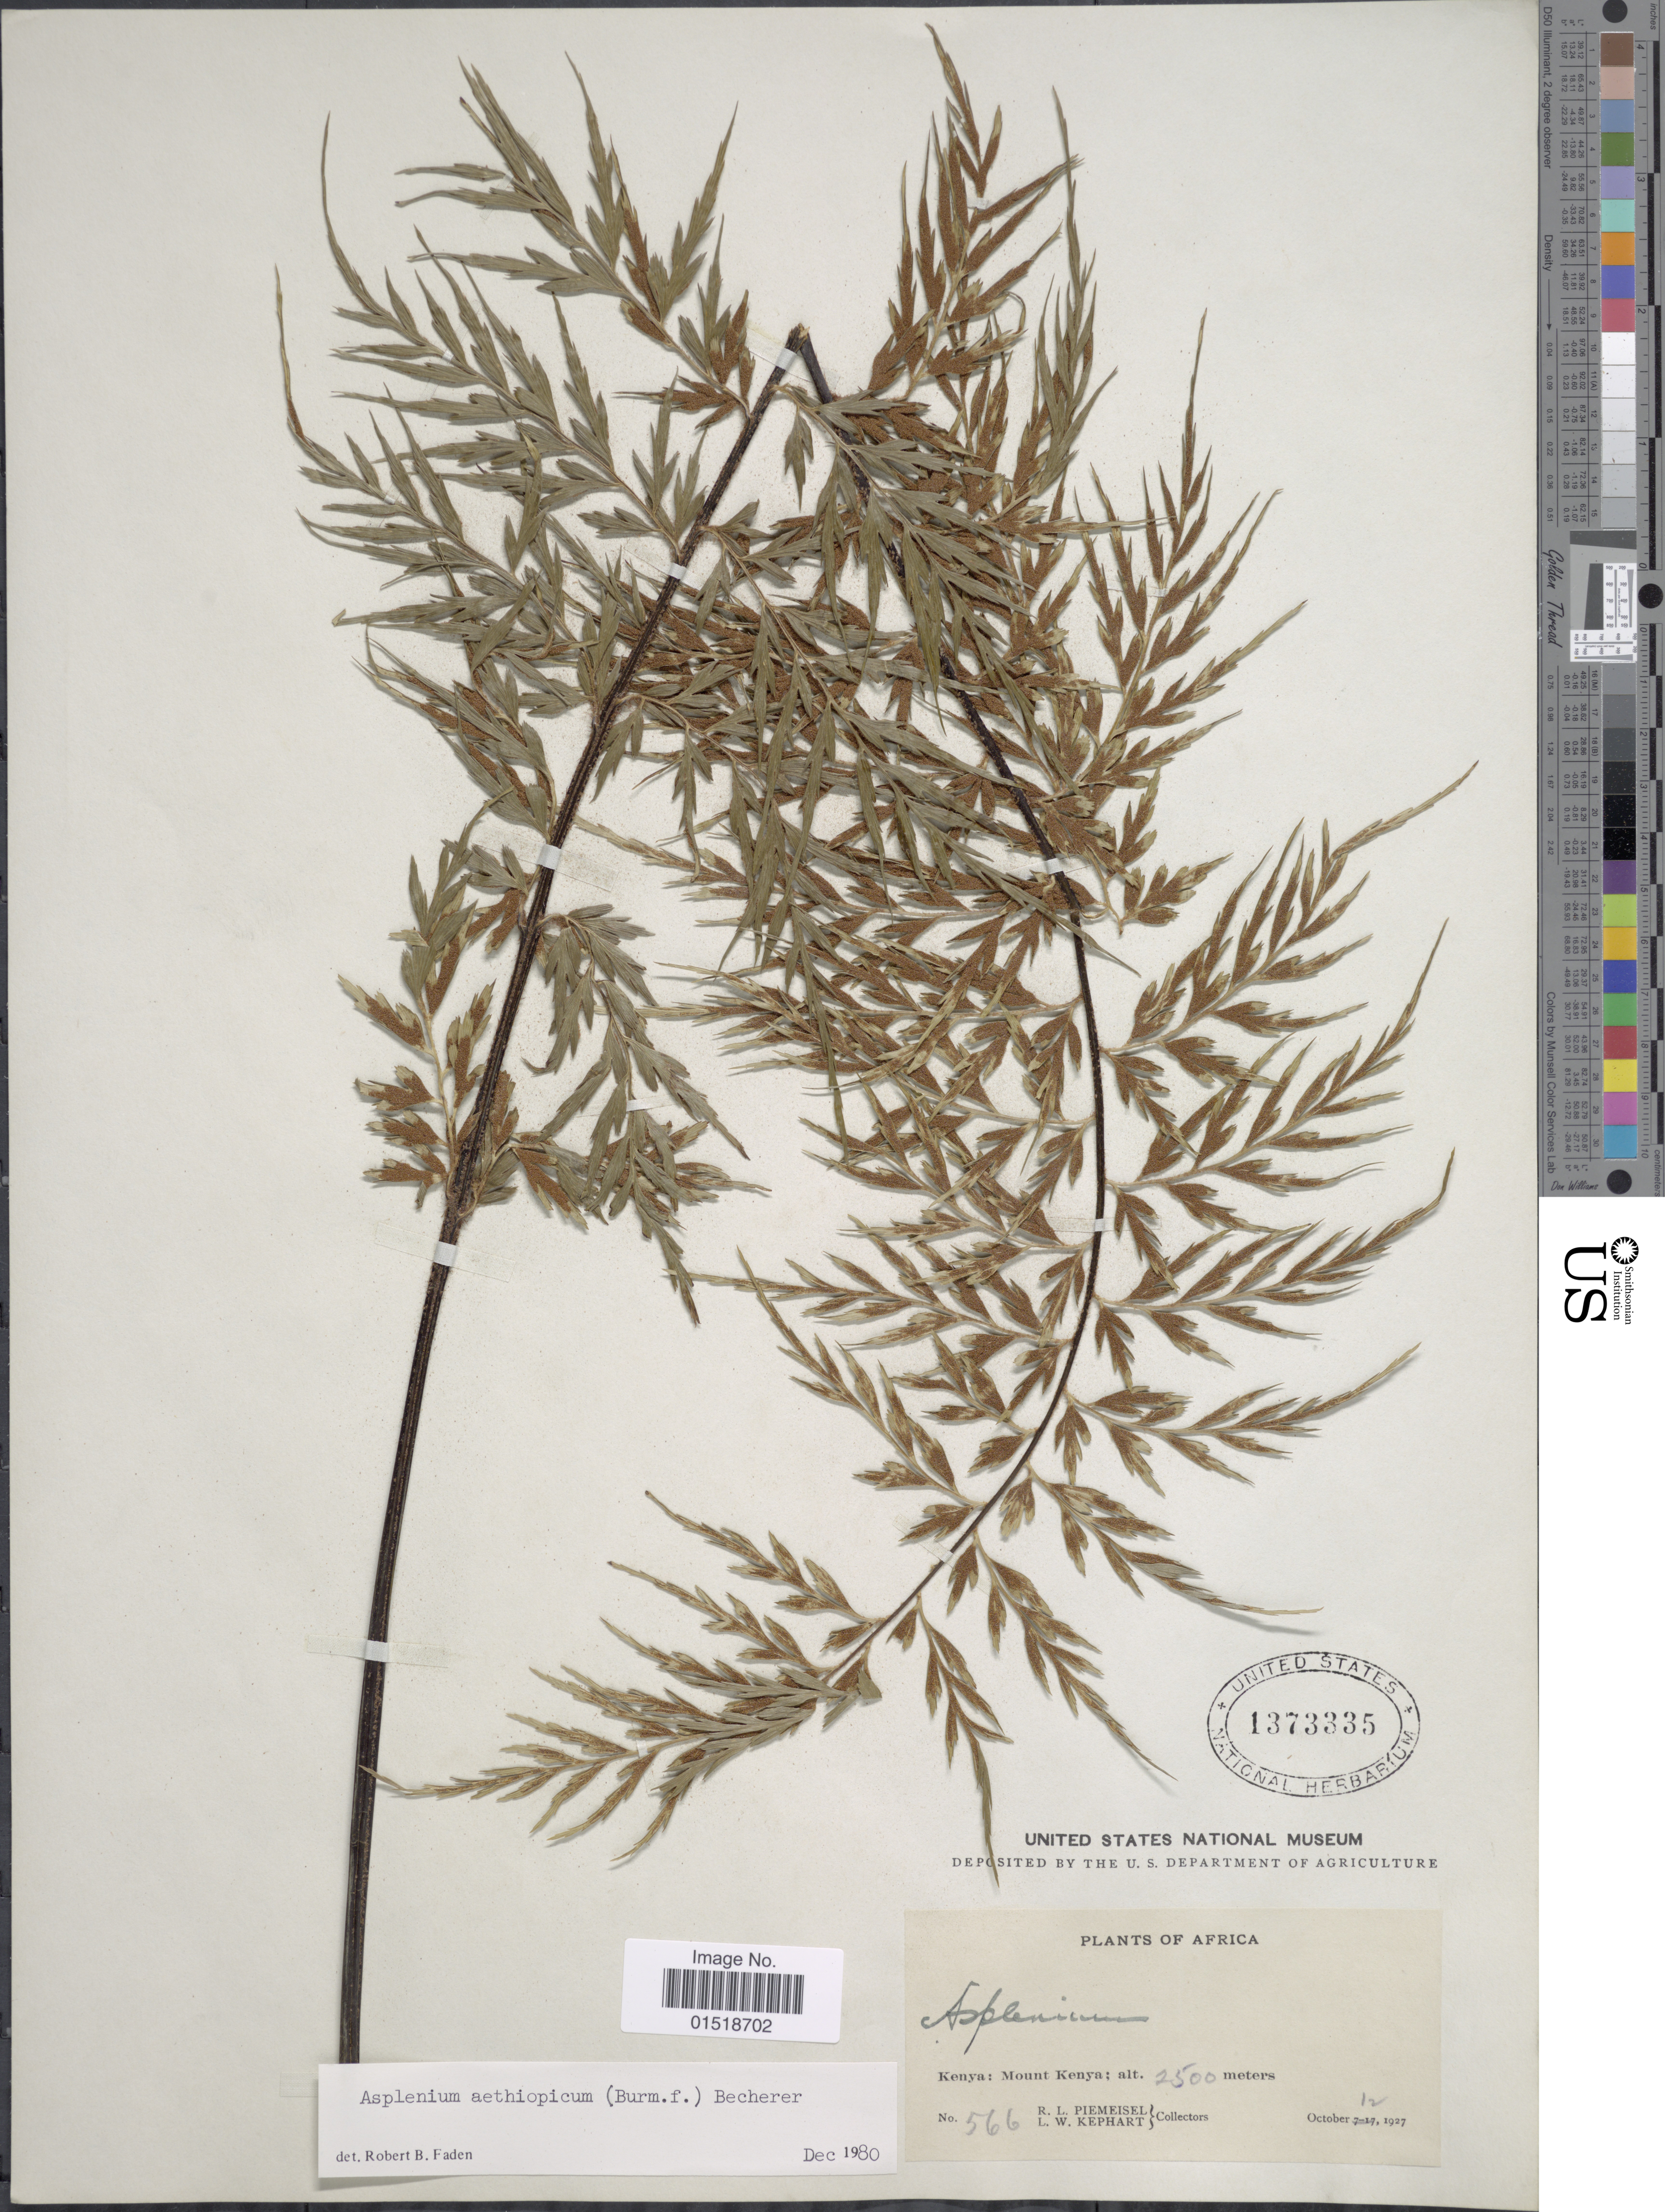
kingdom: Plantae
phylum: Tracheophyta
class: Polypodiopsida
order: Polypodiales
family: Aspleniaceae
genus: Asplenium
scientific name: Asplenium affine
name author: Sw.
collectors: R. L. Piemeisel & L. W. Kephart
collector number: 566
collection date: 1927-10-12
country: Kenya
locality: Mount Kenya. Africa.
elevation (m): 2500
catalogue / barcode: US 1373335